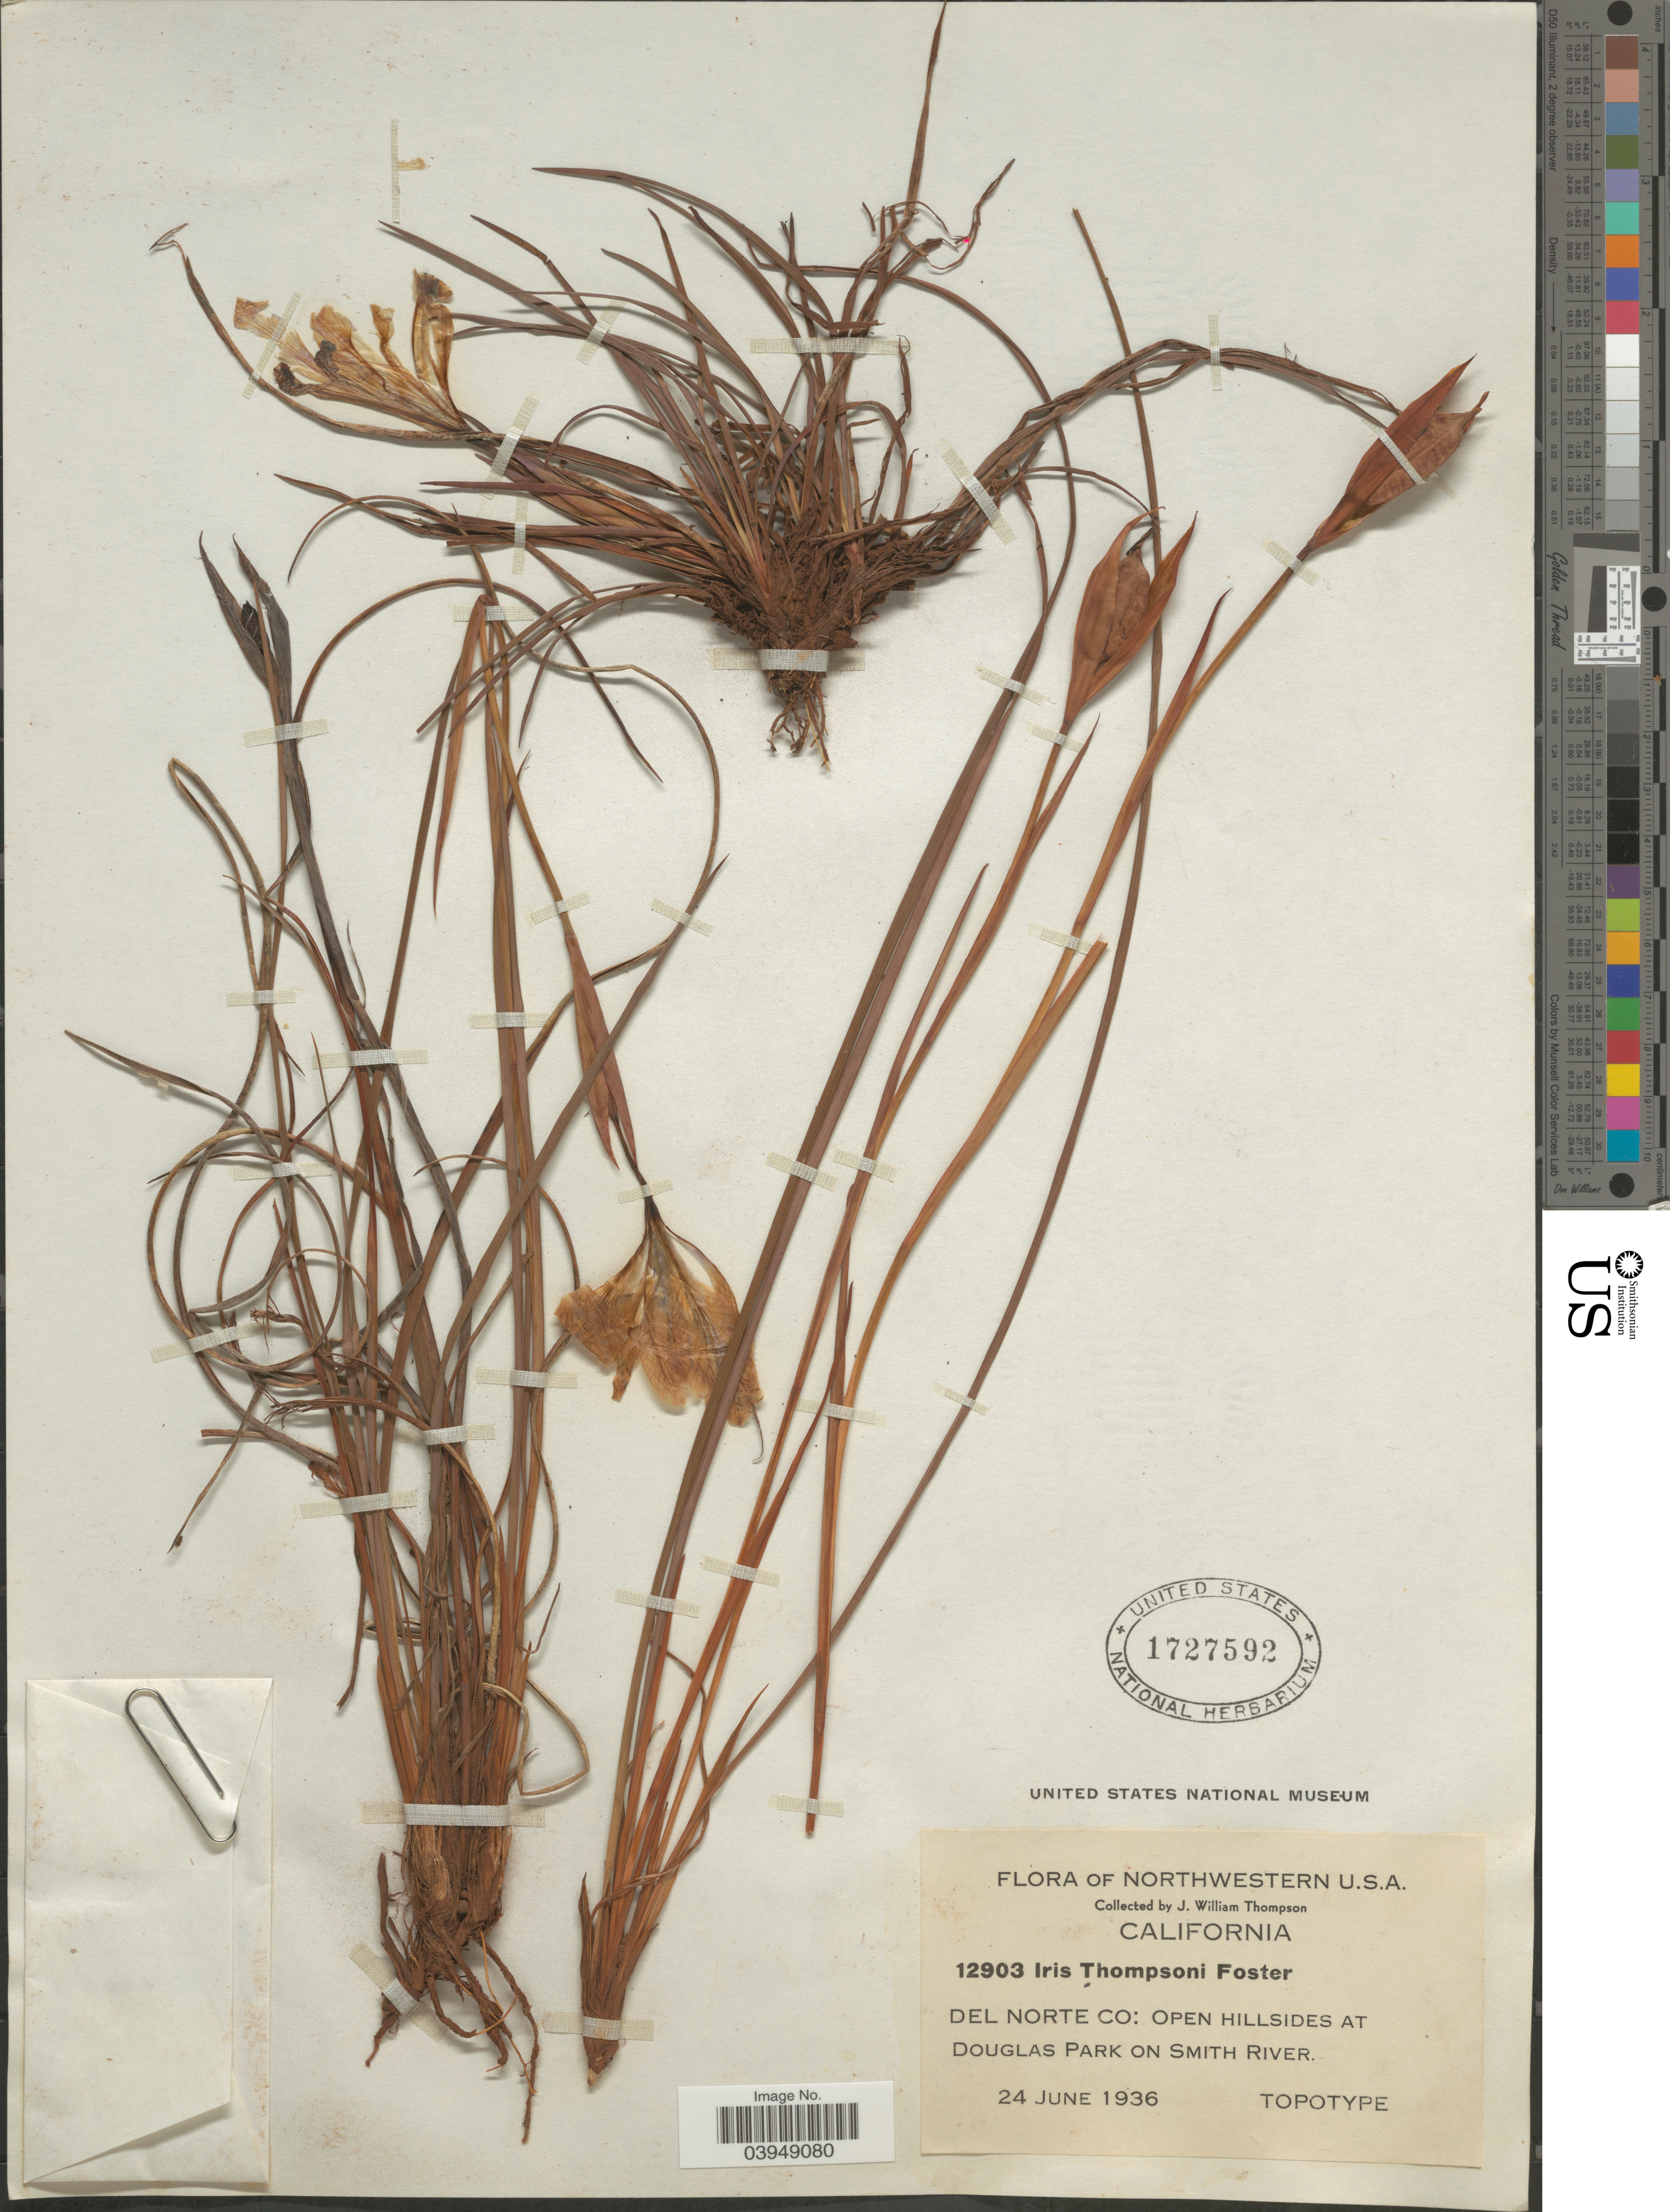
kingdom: Plantae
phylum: Tracheophyta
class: Liliopsida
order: Asparagales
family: Iridaceae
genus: Iris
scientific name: Iris thompsonii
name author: R.C. Foster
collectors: J. W. Thompson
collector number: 12903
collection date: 1936-06-24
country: United States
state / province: California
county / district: Del Norte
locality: Northwestern U.S.A. Del Norte Co: Open hillsides at Douglas Park on Smith River.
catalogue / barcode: US 1727592